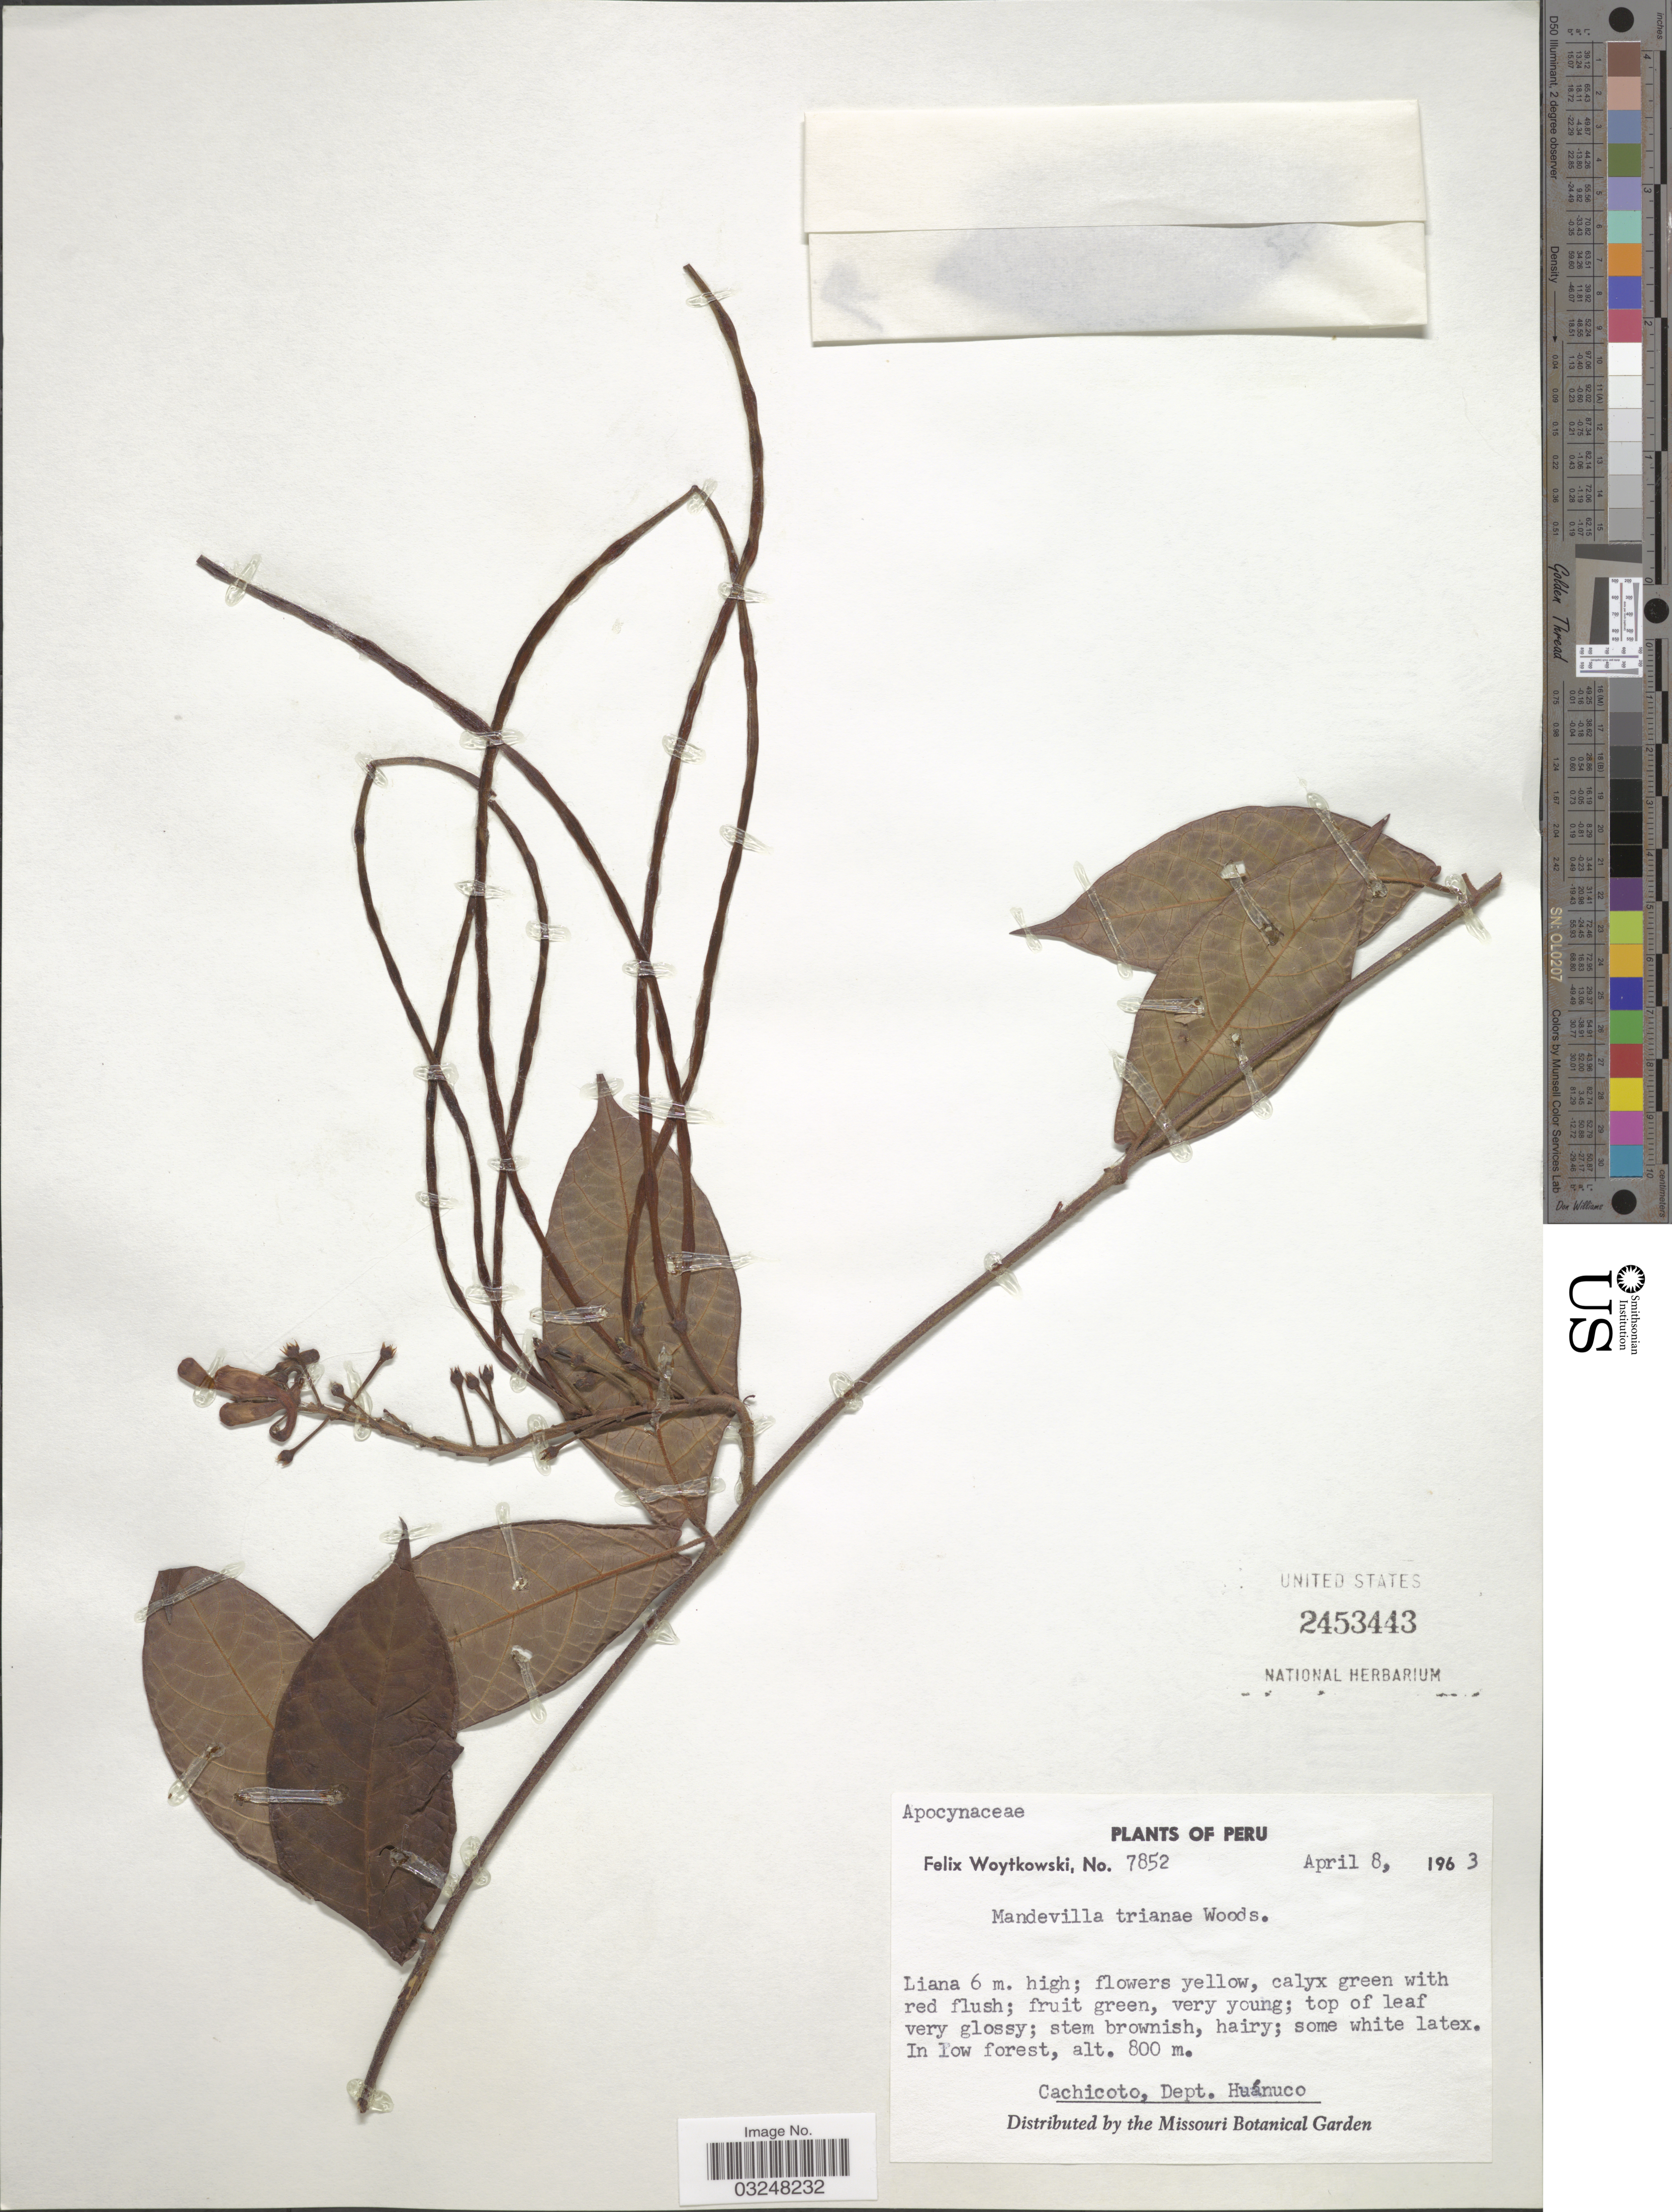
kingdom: Plantae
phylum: Tracheophyta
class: Magnoliopsida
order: Gentianales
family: Apocynaceae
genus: Mandevilla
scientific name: Mandevilla trianae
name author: Woodson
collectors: F. Woytkowski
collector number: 7852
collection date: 1963-04-08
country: Peru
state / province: Huánuco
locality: Cachicoto, Dept. Huánuco.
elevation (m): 800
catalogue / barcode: US 2453443